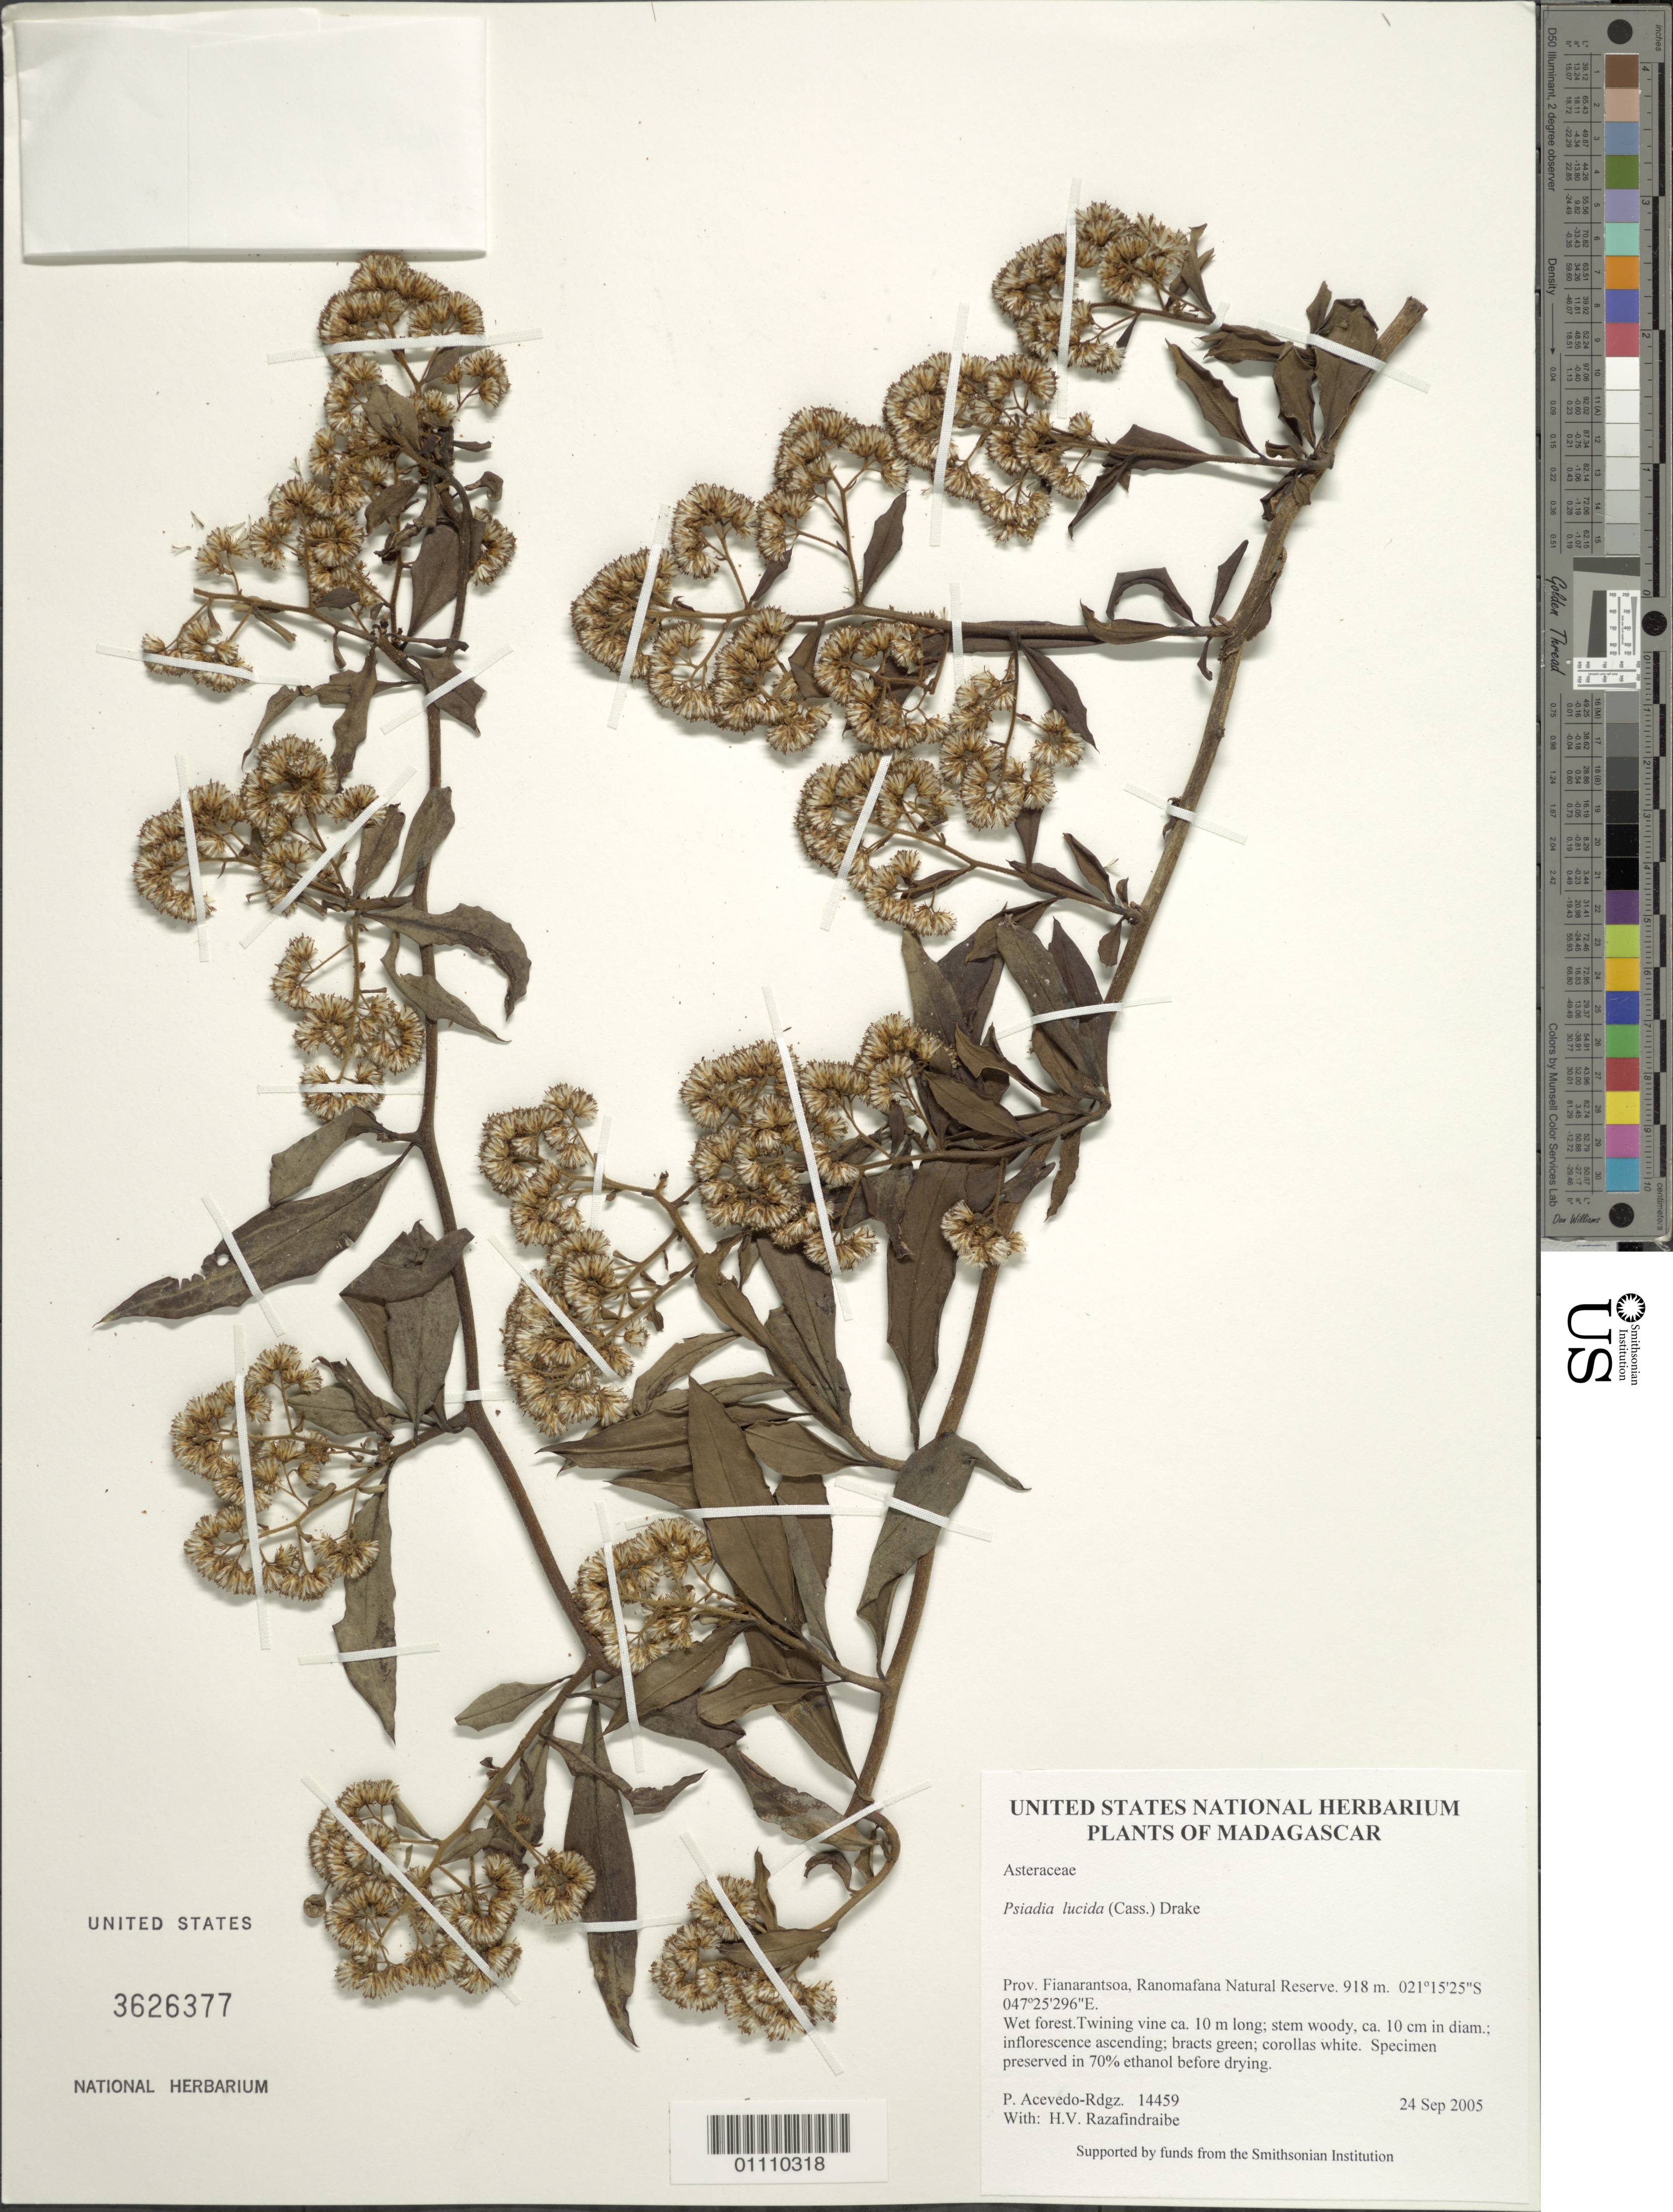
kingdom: Plantae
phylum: Tracheophyta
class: Magnoliopsida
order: Asterales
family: Asteraceae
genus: Psiadia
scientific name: Psiadia lucida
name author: (Cass.) Drake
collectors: P. Acevedo-Rodr. & H. Razafindraibe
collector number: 14459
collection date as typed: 24 Sep 2005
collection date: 2005-09-24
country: Madagascar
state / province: Haute Matsiatra / Vatovavy Fitovinany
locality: Prov. Fianarantsoa, Ranomafana Natural Reserve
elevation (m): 918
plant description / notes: US, MO, K, P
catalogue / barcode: US 3626377